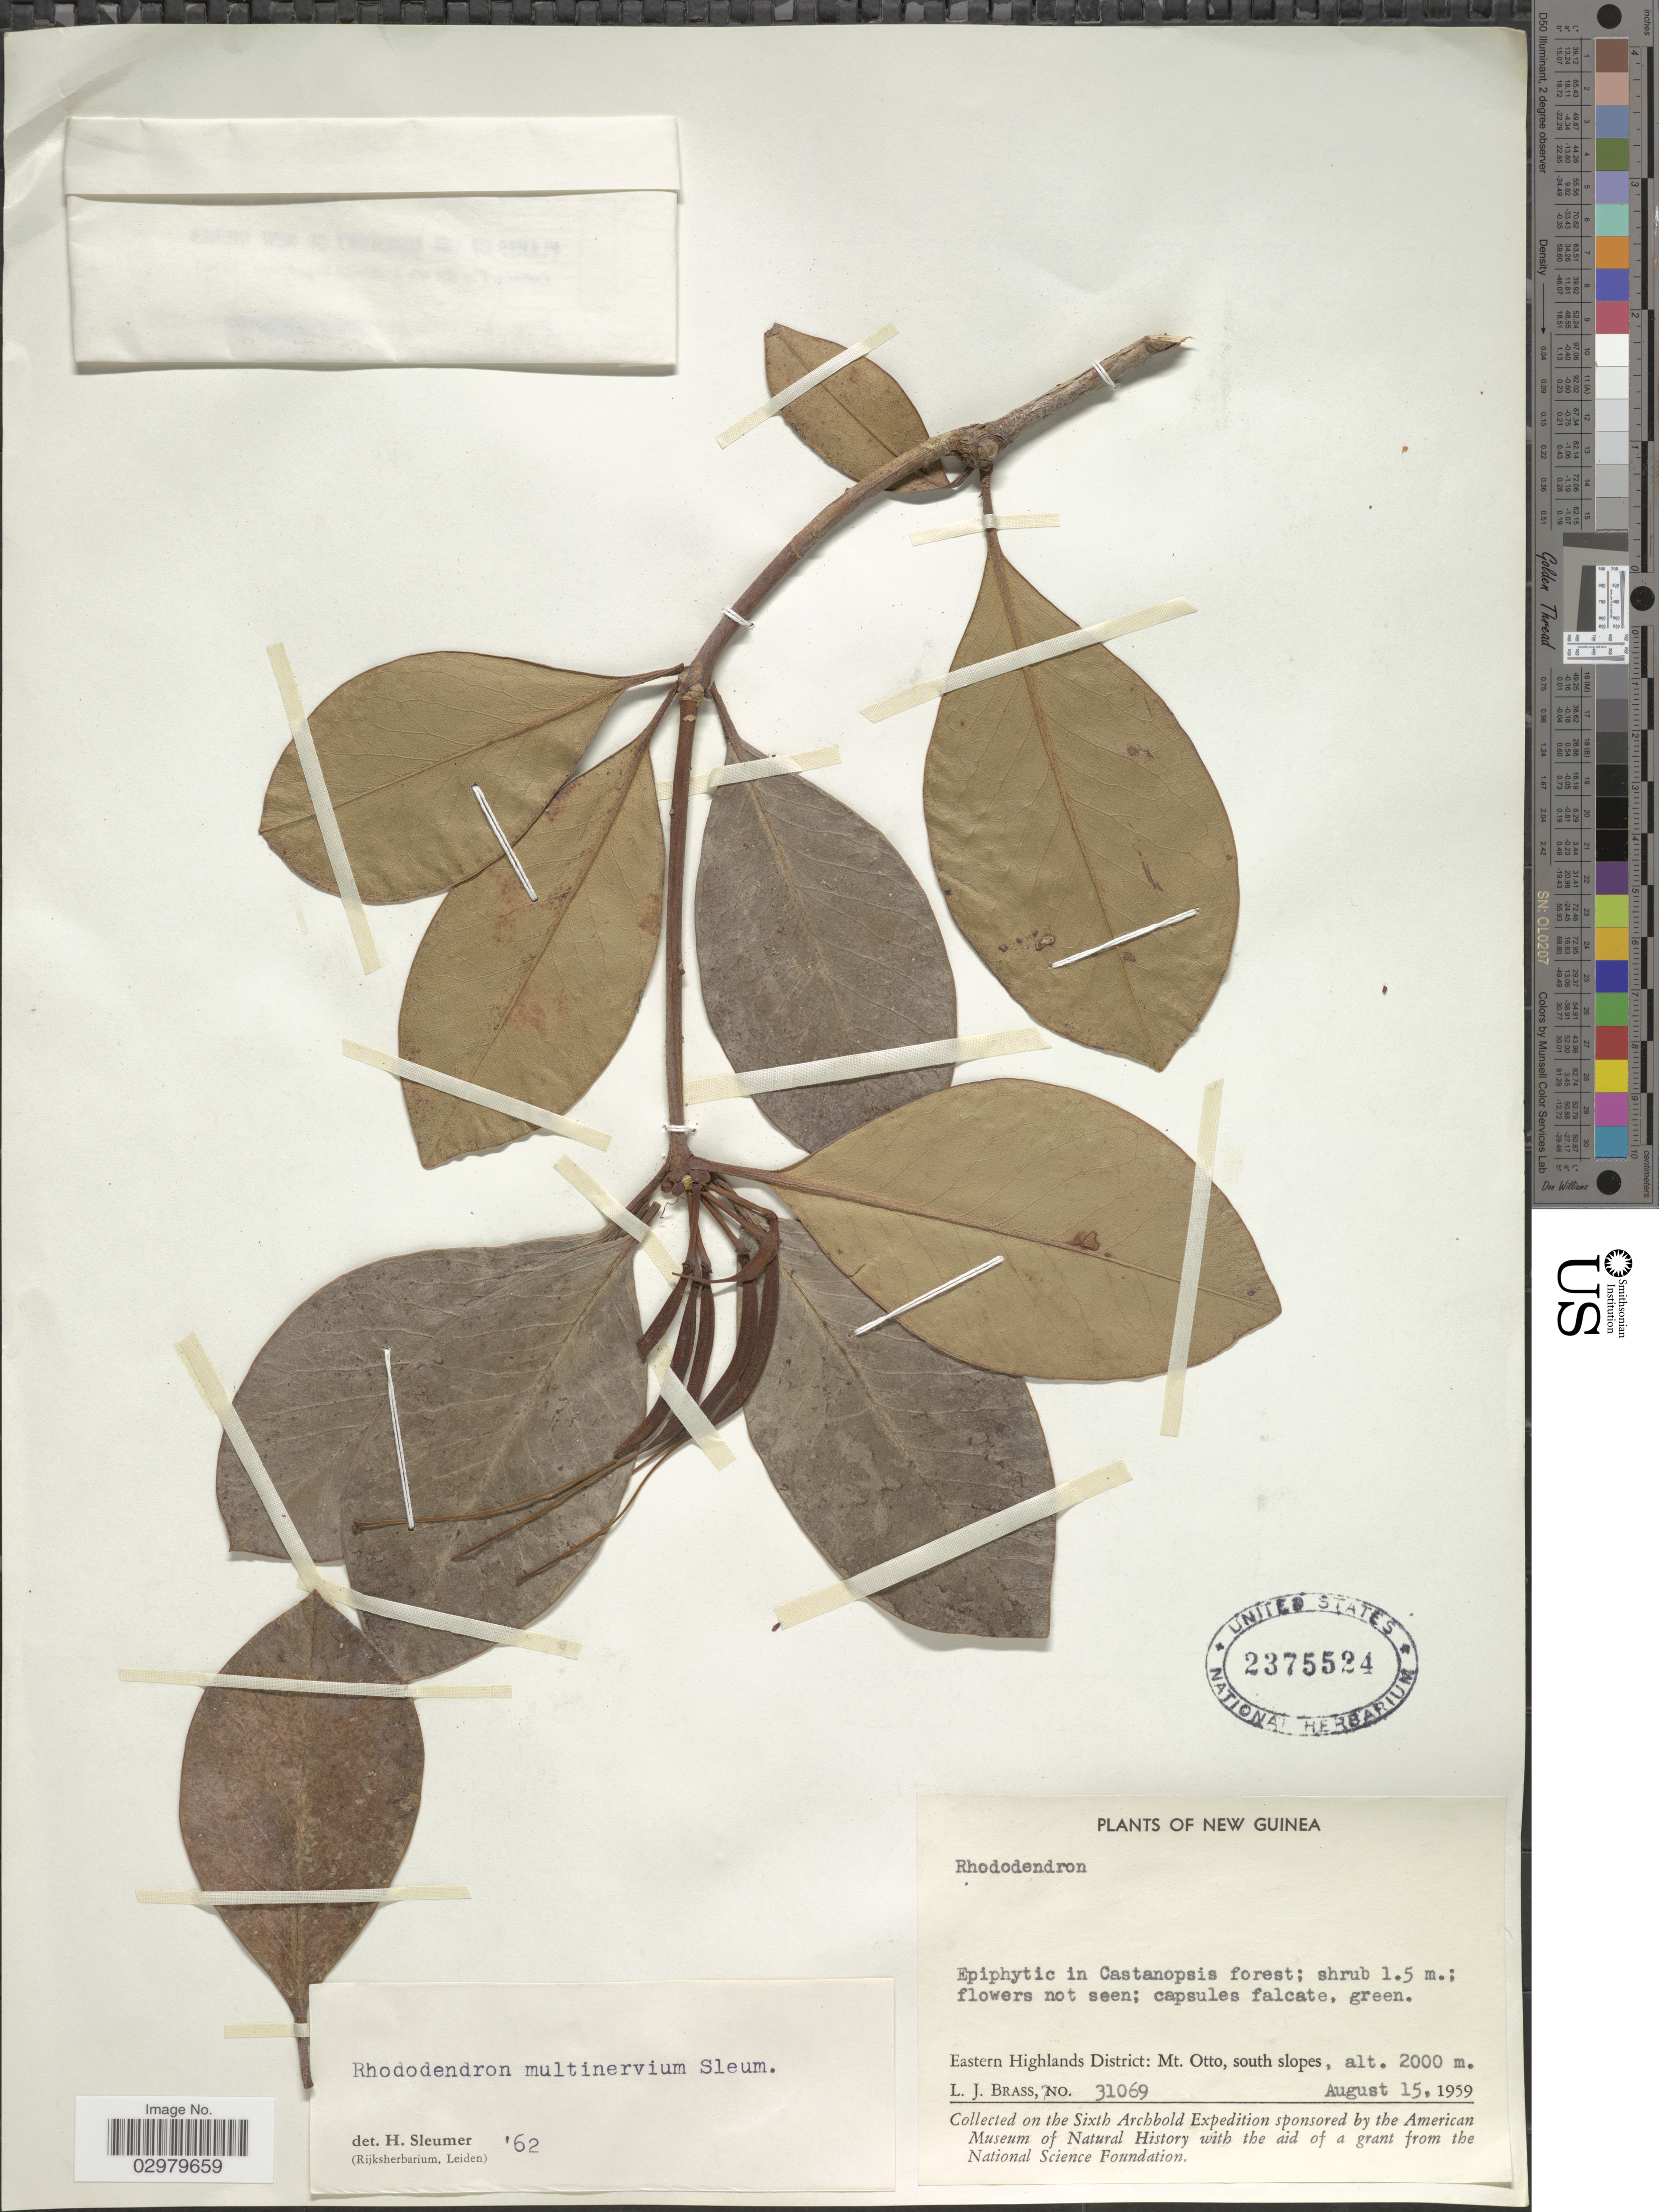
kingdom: Plantae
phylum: Tracheophyta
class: Magnoliopsida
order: Ericales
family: Ericaceae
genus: Rhododendron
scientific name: Rhododendron multinervium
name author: Sleumer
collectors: L. J. Brass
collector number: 31069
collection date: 1959-08-15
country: Papua New Guinea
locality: New Guinea. Eastern Highlands District: Mt. Otto, south slopes.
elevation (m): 2000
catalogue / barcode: US 2375524